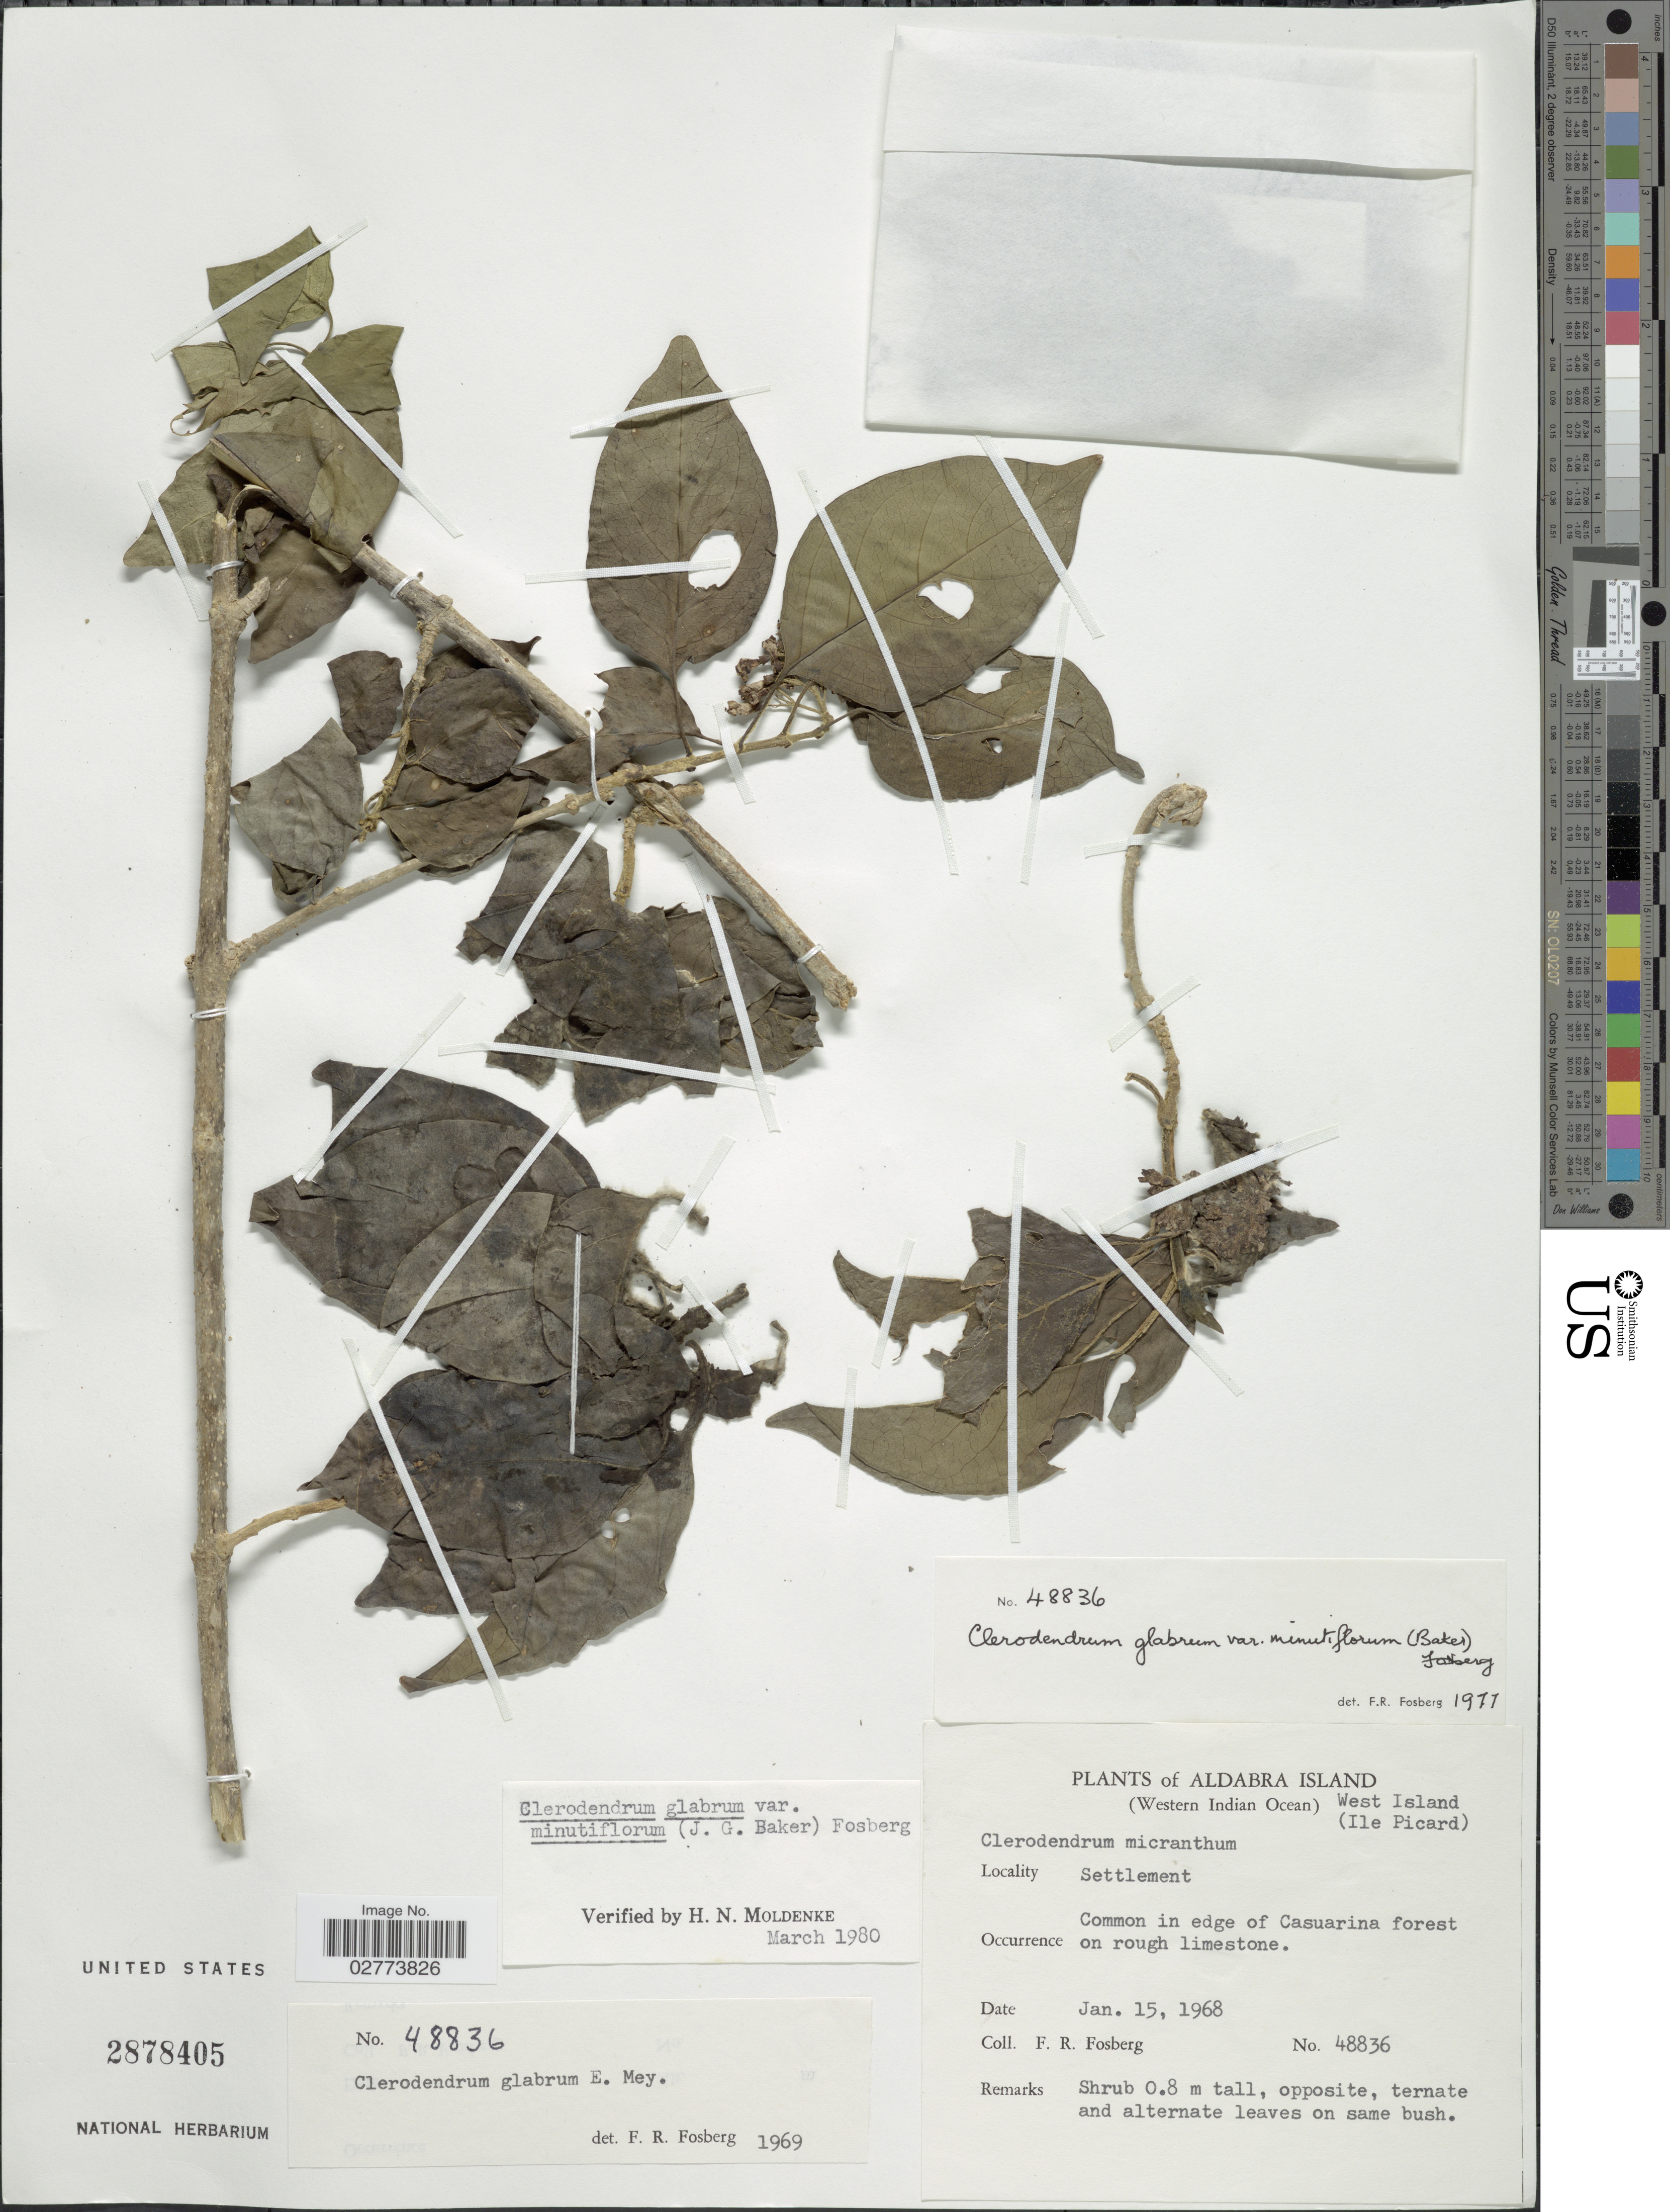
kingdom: Plantae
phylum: Tracheophyta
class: Magnoliopsida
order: Lamiales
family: Lamiaceae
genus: Clerodendrum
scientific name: Clerodendrum glabrum var. minutiflorum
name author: (Baker) Fosberg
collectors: F. R. Fosberg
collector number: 48836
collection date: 1968-01-15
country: Seychelles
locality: Aldabra Island (Western Indian Ocean) West Island (Ile Picard), Settlement.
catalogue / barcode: US 2878405